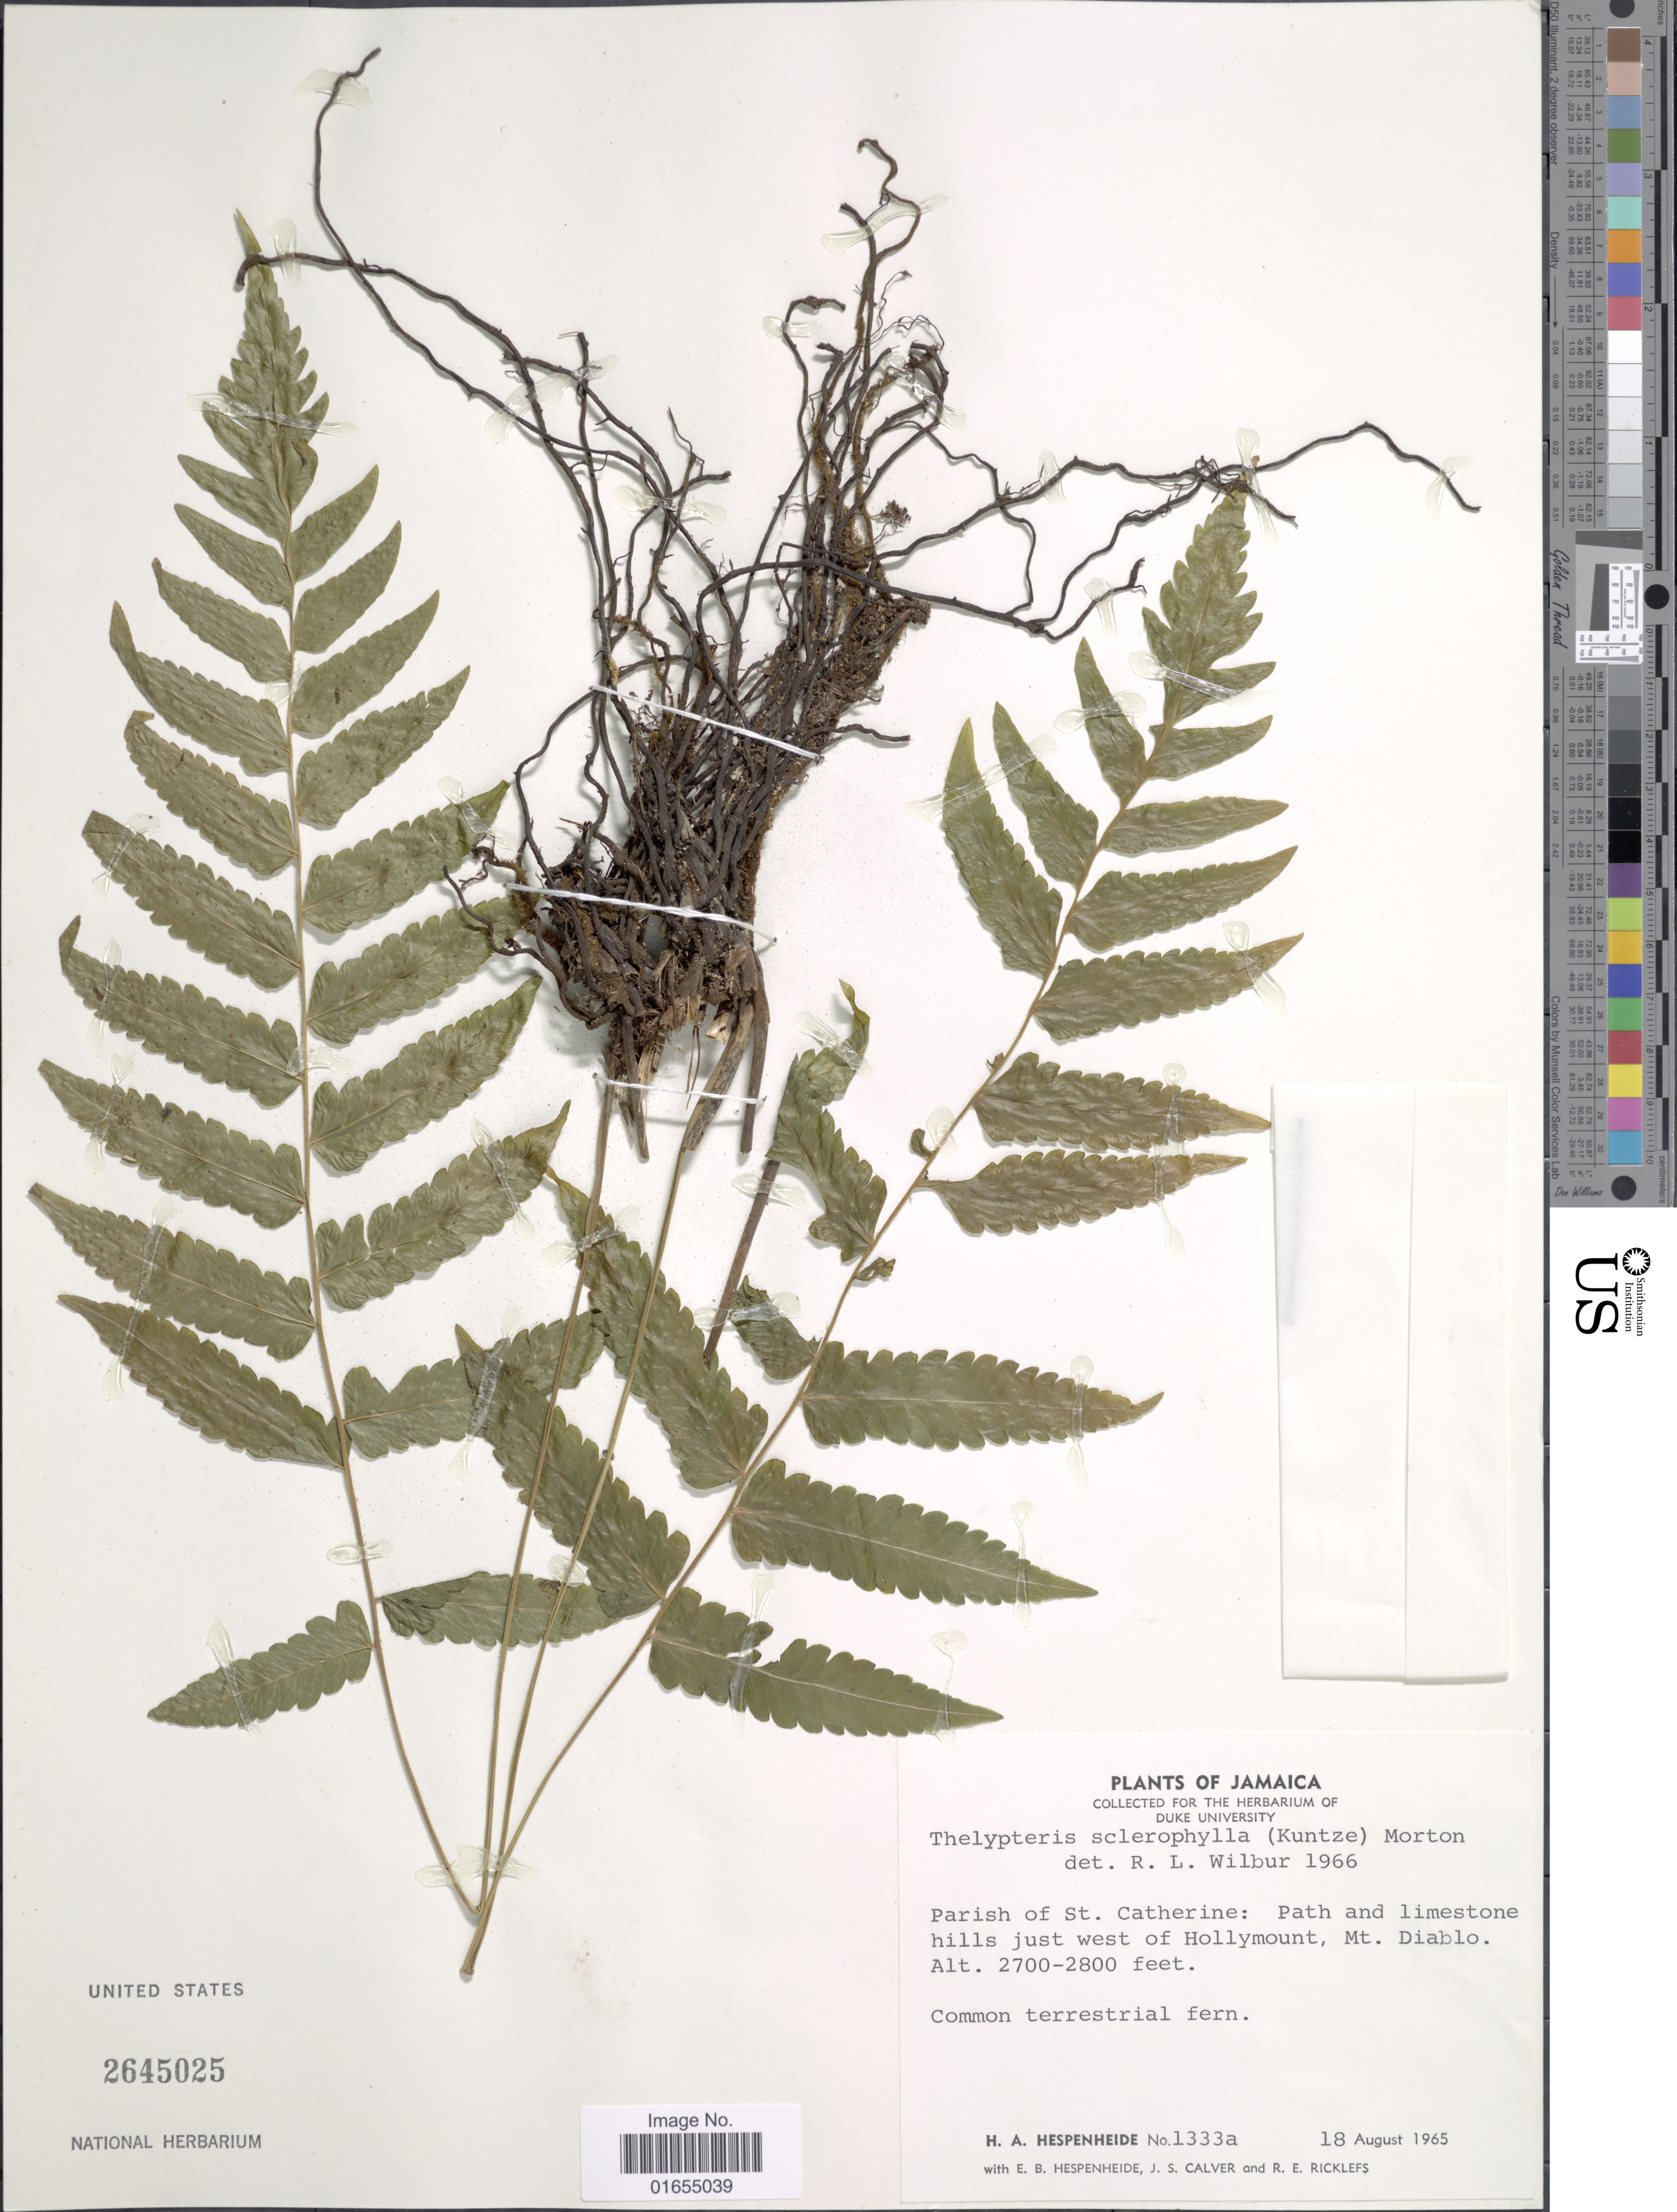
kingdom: Plantae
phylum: Tracheophyta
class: Polypodiopsida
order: Polypodiales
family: Thelypteridaceae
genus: Goniopteris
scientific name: Goniopteris sclerophylla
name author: (Poepp.) C.V. Morton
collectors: H. A. Hespenheide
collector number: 1333a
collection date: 1965-08-18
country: Jamaica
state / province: Saint Catherine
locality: Path and limestone hills just west of Hollymount, Mt. Diablo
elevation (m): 823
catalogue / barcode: US 2645025